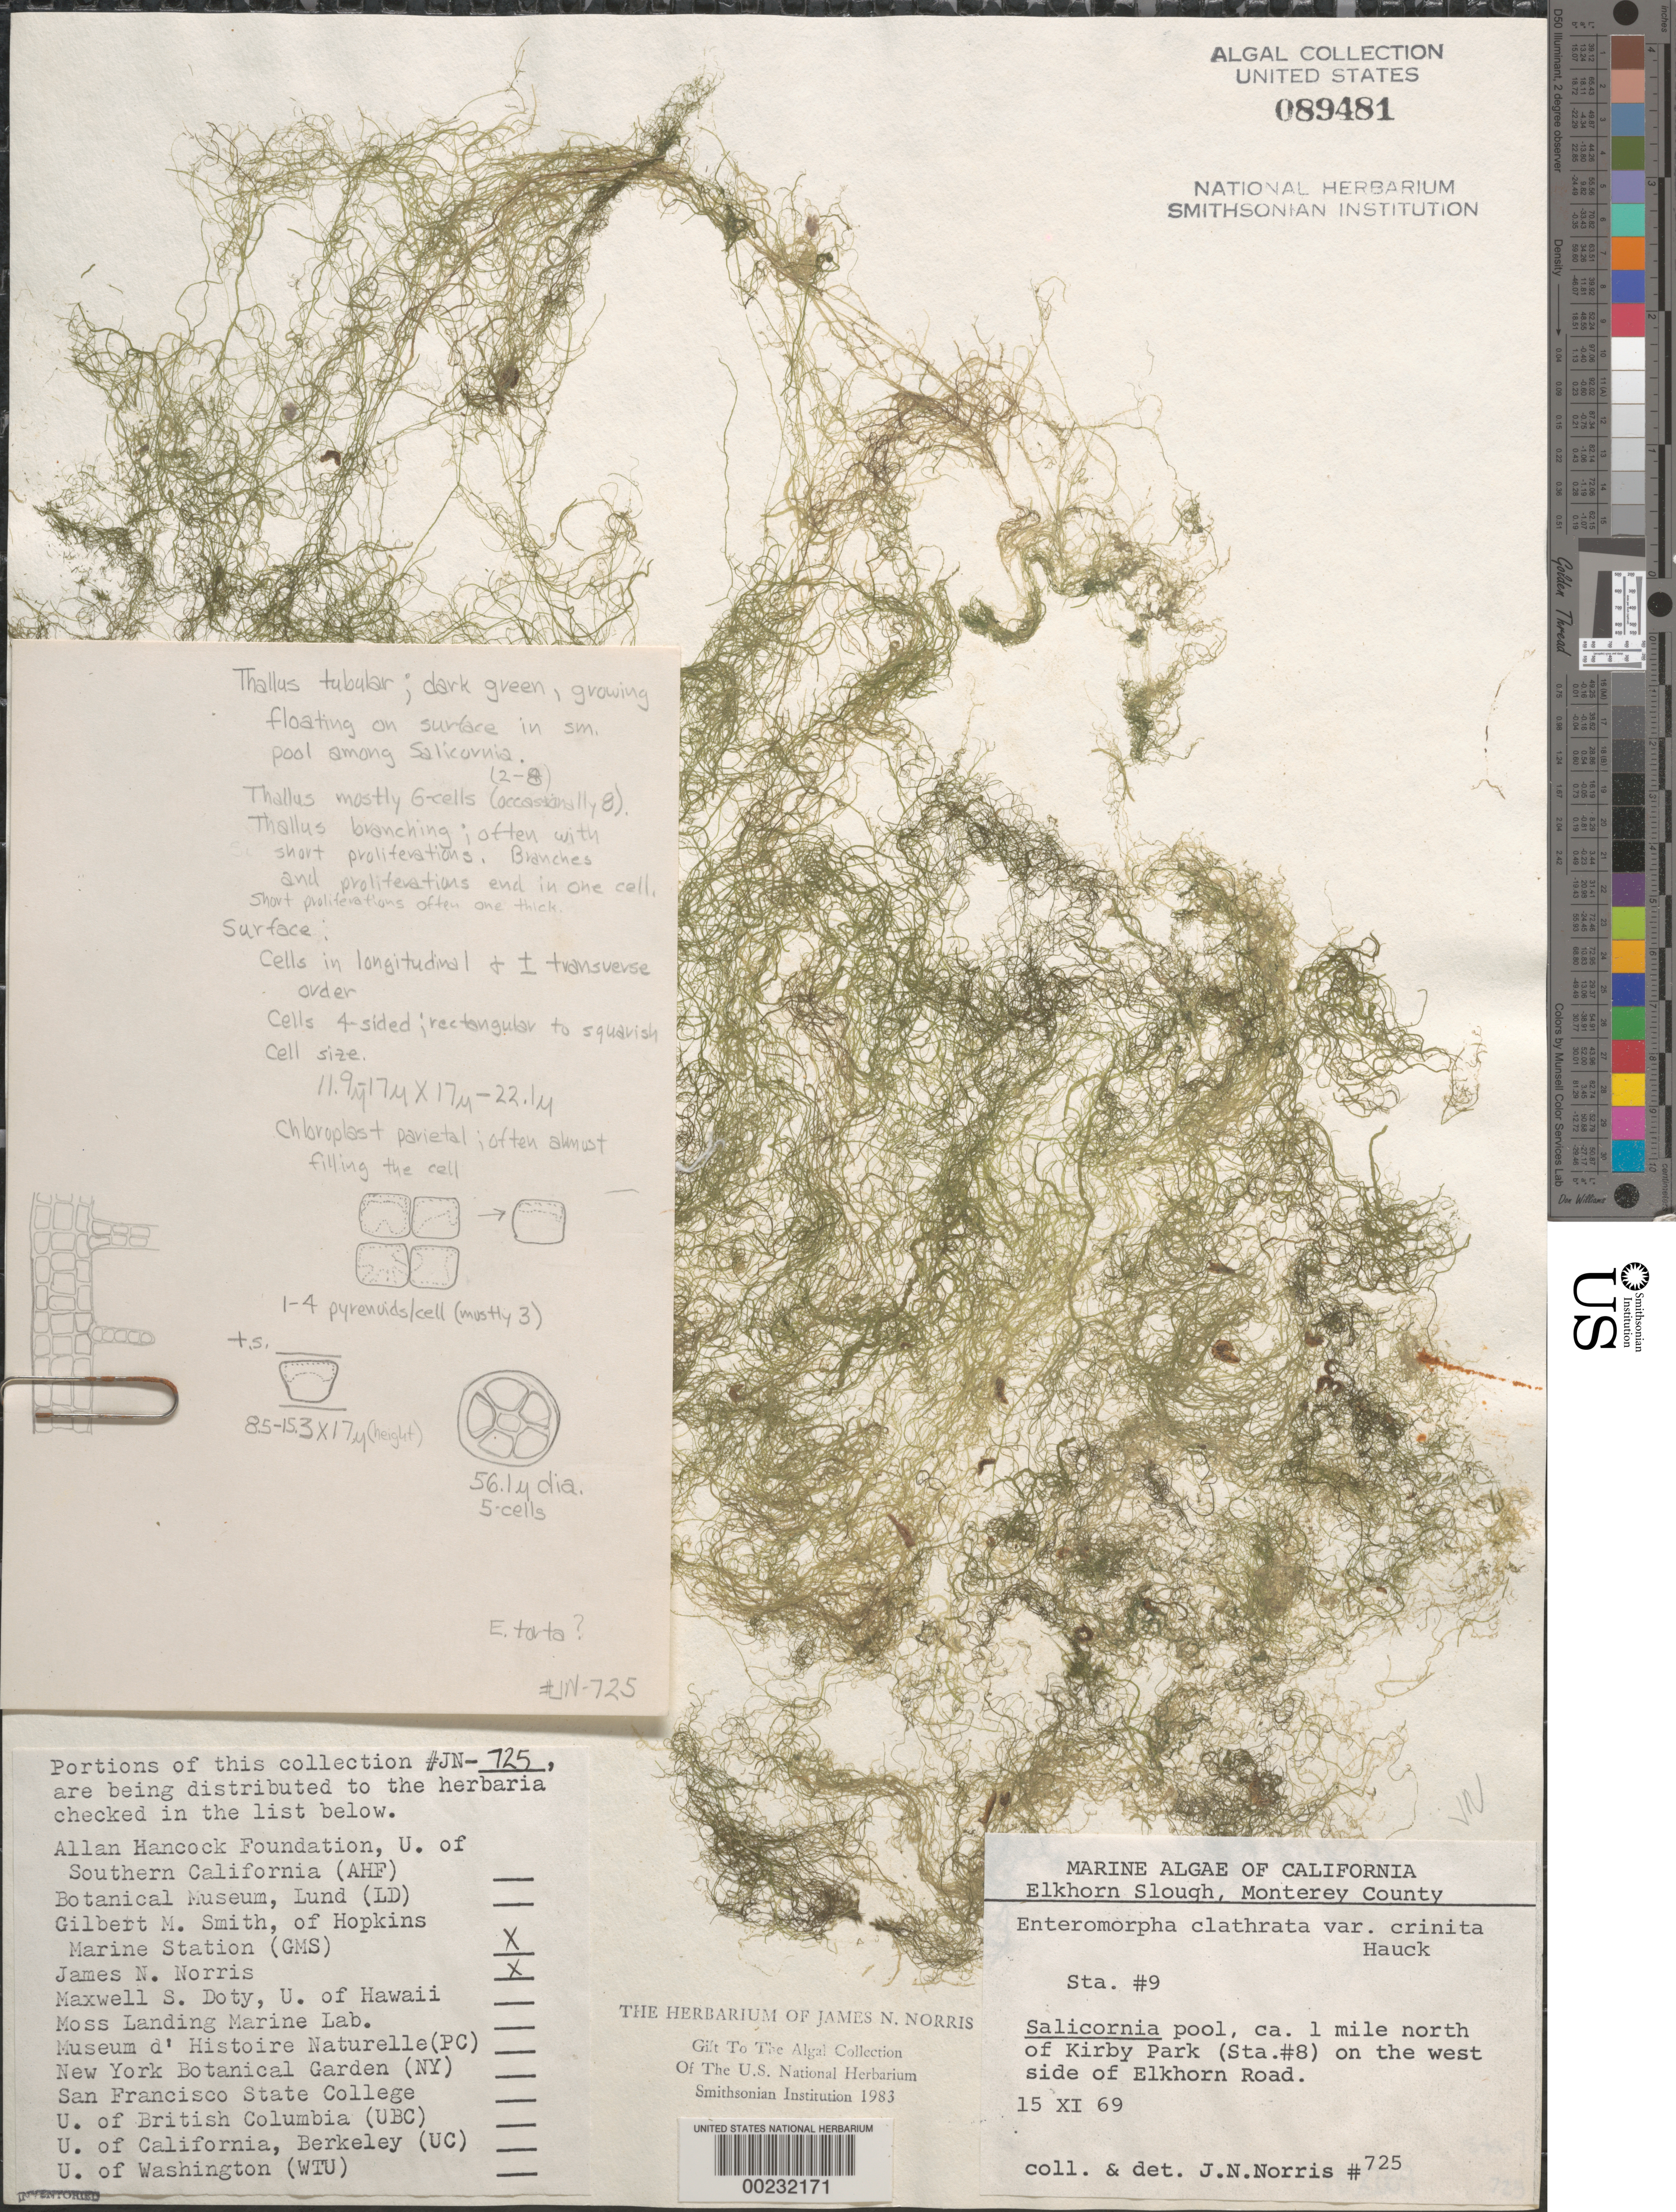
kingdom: Plantae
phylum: Chlorophyta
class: Ulvophyceae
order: Cladophorales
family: Cladophoraceae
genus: Cladophora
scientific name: Cladophora vagabunda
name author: (L.) C. Hoek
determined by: Algae name updating Project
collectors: J. N. Norris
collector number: JN-725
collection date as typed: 15 Nov 1969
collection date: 1969-11-15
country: United States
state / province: California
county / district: Monterey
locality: Elkhorn Slough, ca. 1 mile north of Kirby Park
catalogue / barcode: US 89481